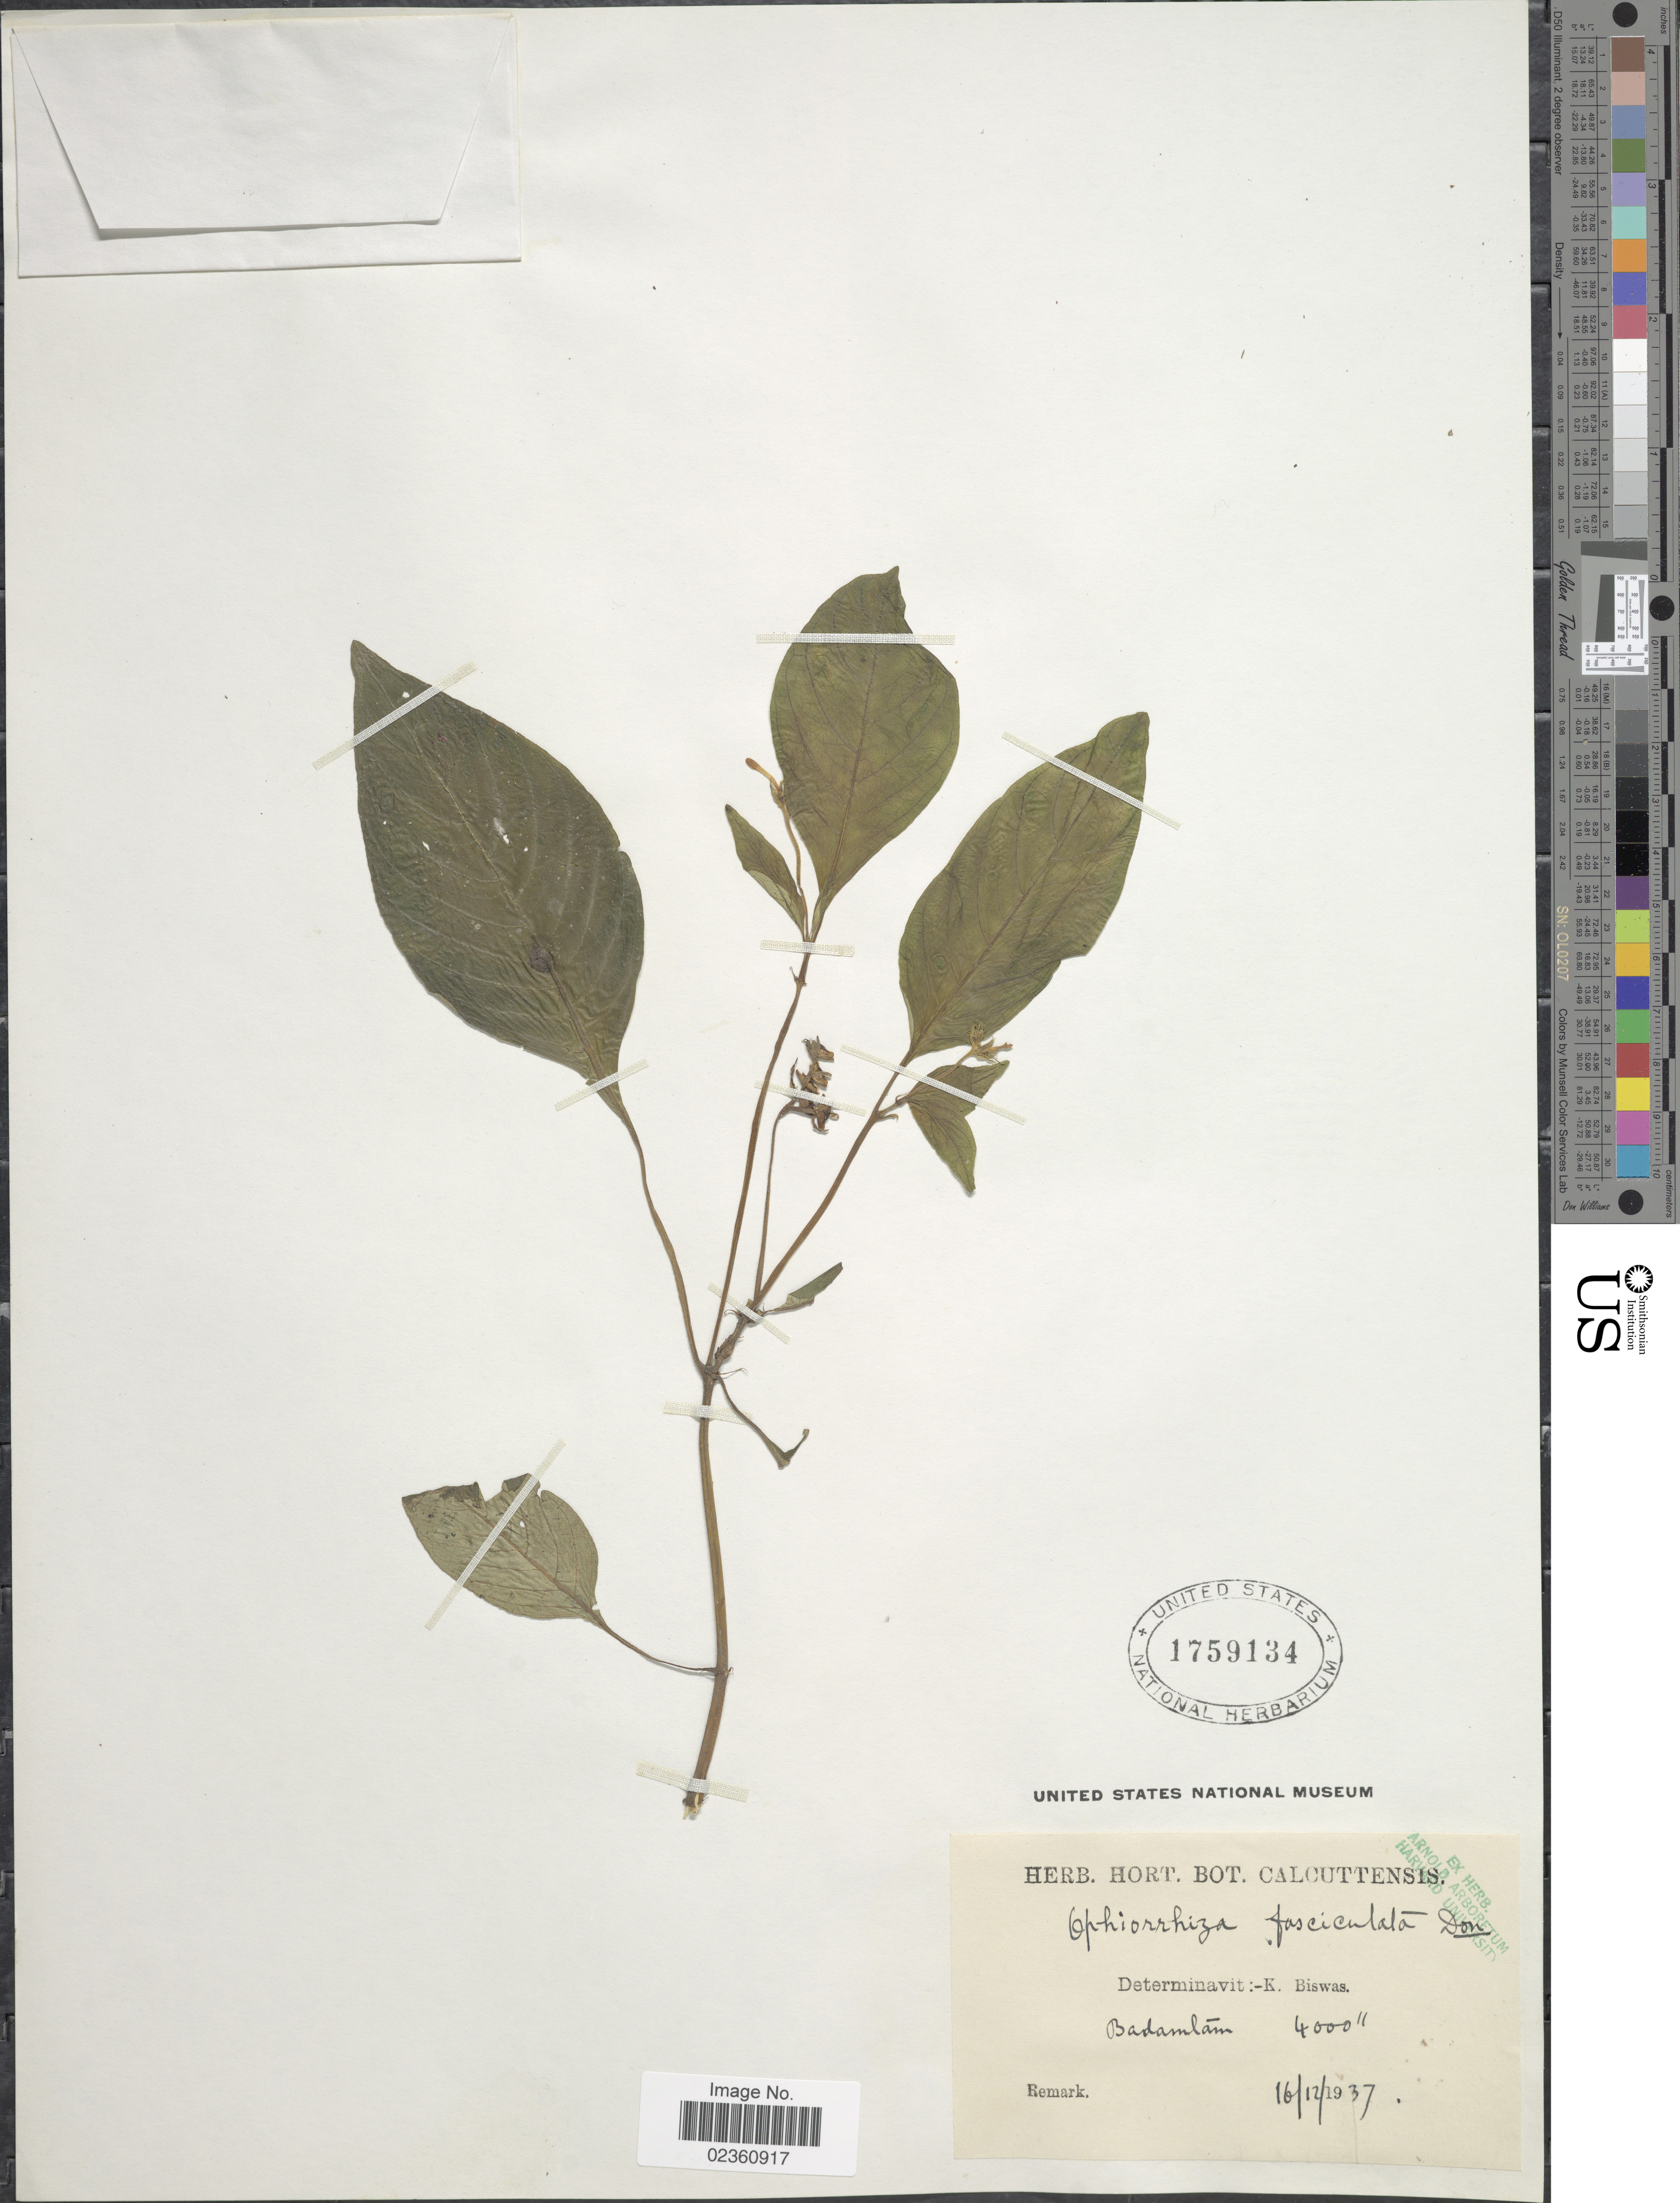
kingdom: Plantae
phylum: Tracheophyta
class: Magnoliopsida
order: Gentianales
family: Rubiaceae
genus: Ophiorrhiza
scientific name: Ophiorrhiza fasciculata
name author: D. Don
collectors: ex Herb. Hort. Bot. Calcuttensis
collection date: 1937-12-16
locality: Badamlán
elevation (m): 1219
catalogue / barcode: US 1759134